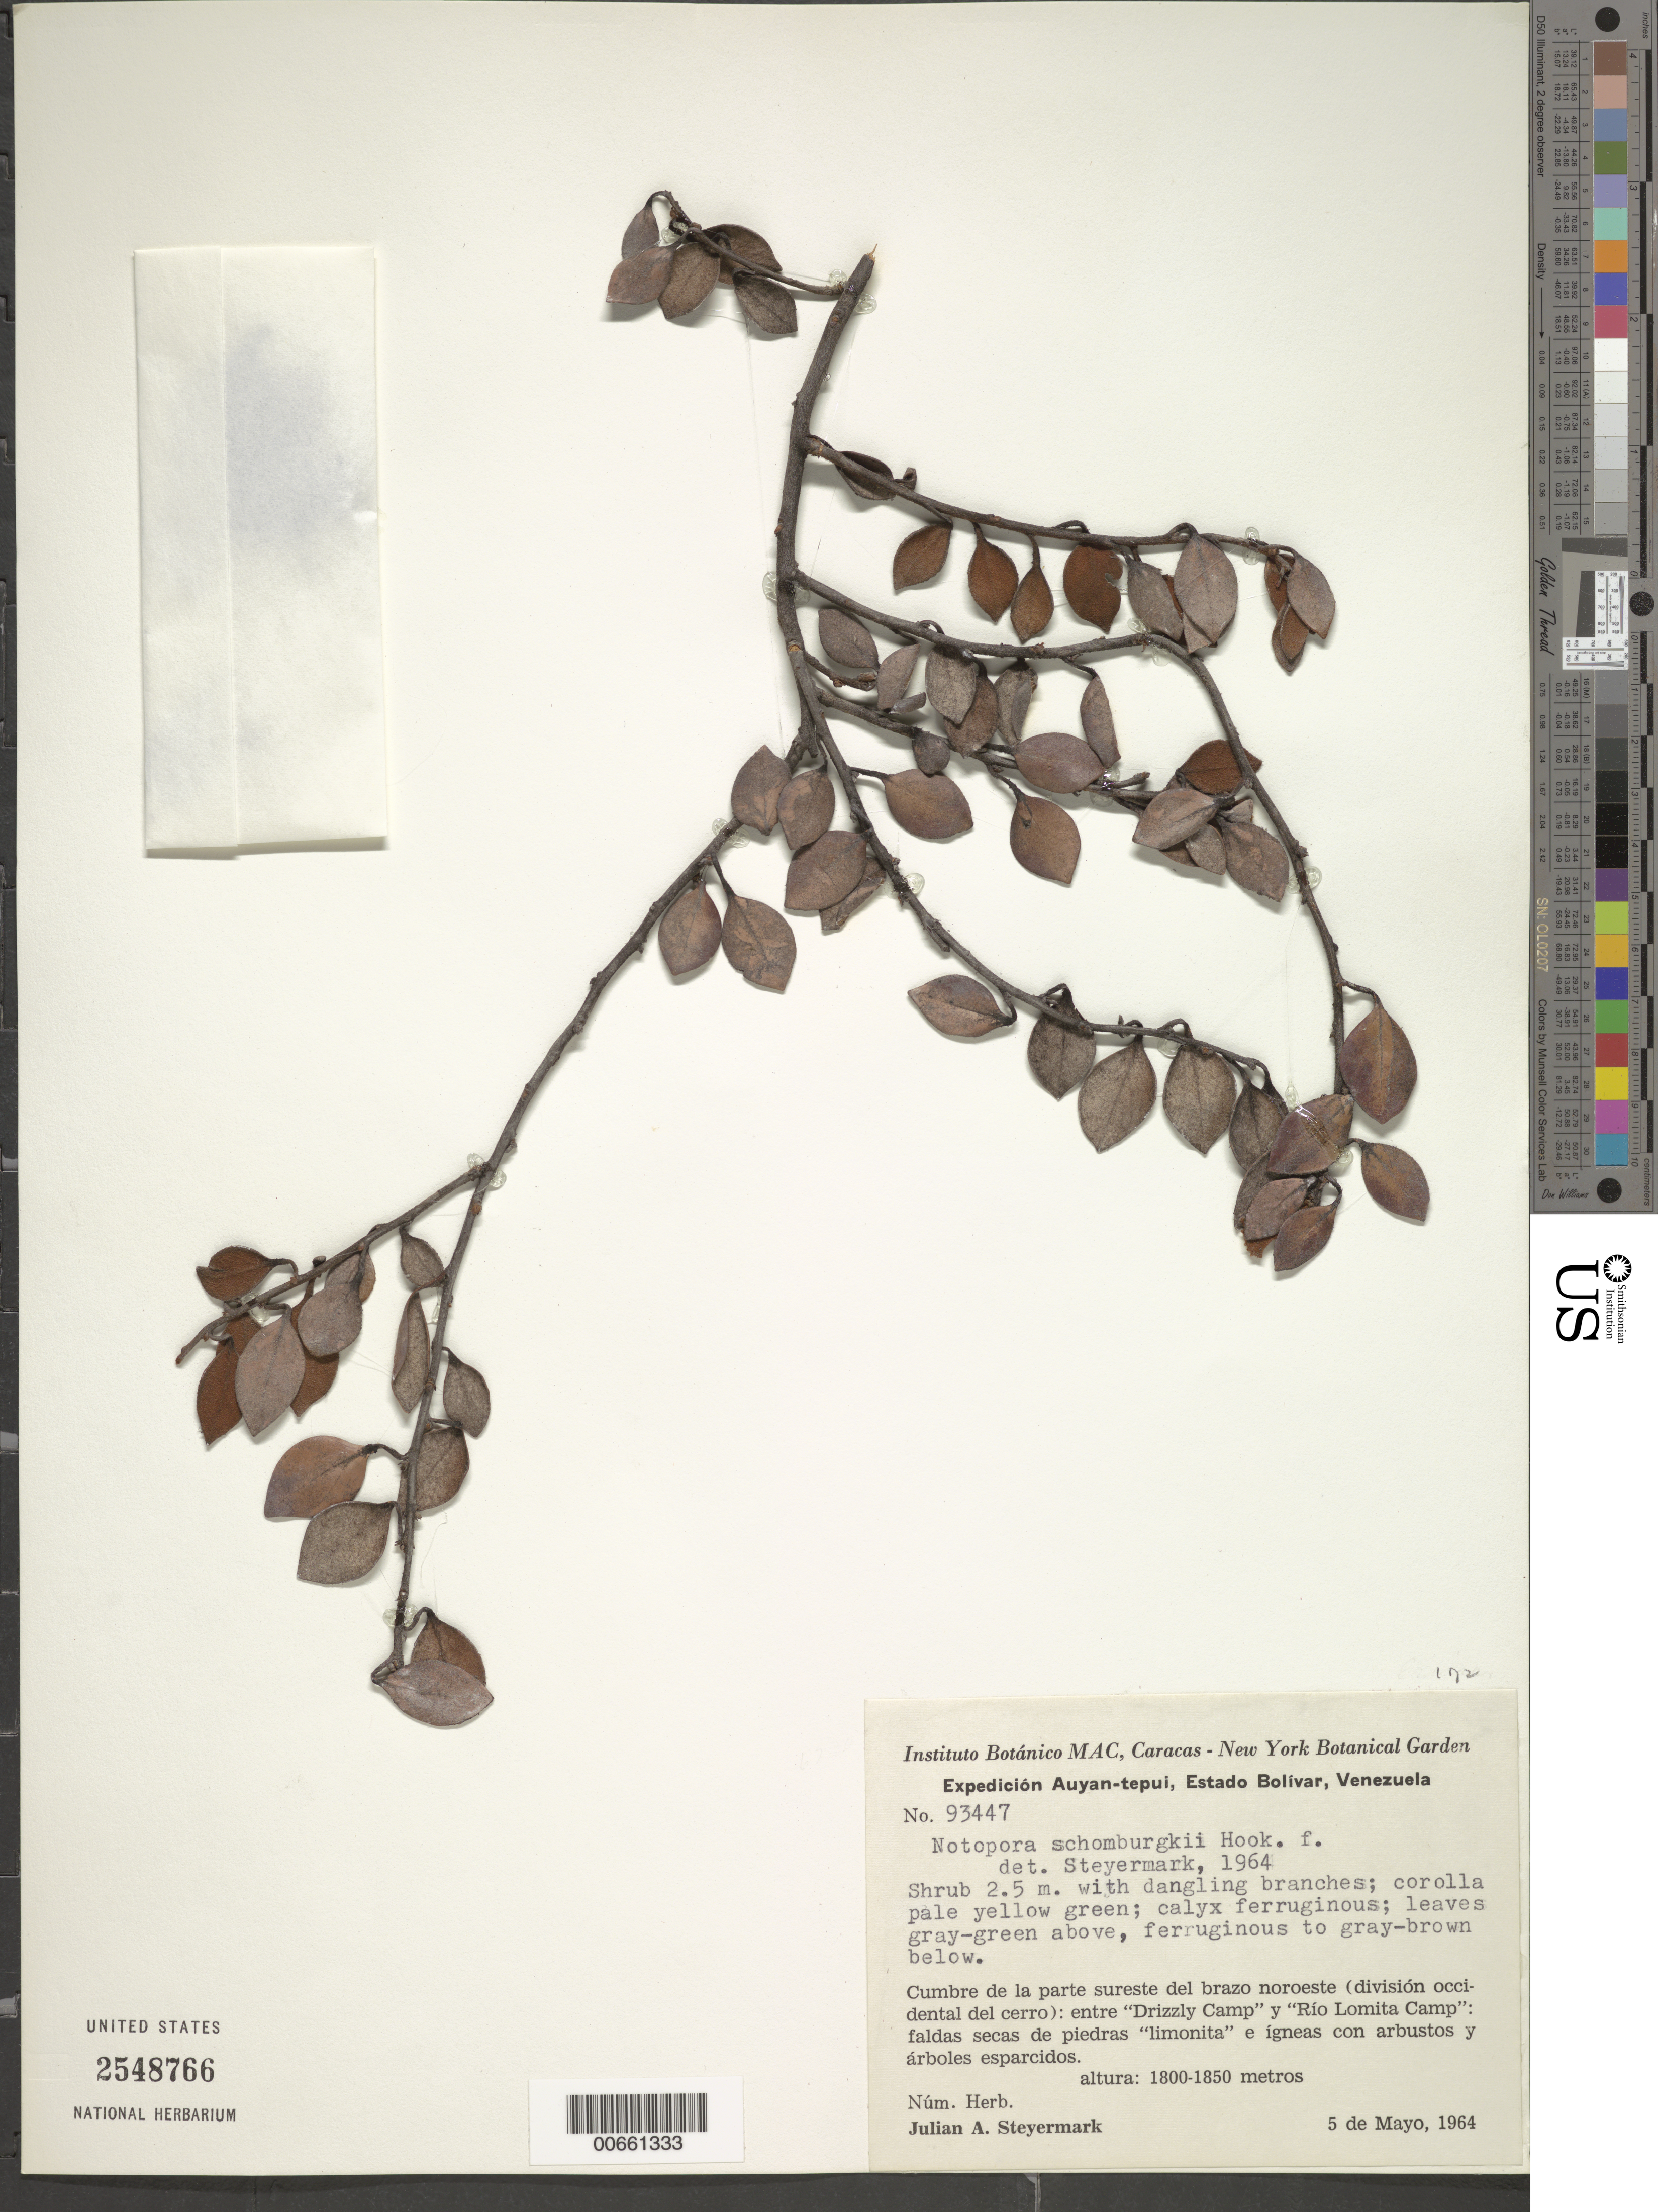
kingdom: Plantae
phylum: Tracheophyta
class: Magnoliopsida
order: Ericales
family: Ericaceae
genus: Notopora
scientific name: Notopora schomburgkii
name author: Hook. f.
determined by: Steyermark, Julian A., (VEN)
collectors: J. Steyermark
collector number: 93447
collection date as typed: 5-May-64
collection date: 1964-05-05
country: Venezuela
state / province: Bolívar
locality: Auyan-tepuí, cumbre de la parte SE, entre "Drizzly Camp" y "Río Lomita Camp"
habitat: Faldas secas de piedras limonita y igneas con arbustos y arboles esparcidos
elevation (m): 1800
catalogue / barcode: US 2548766